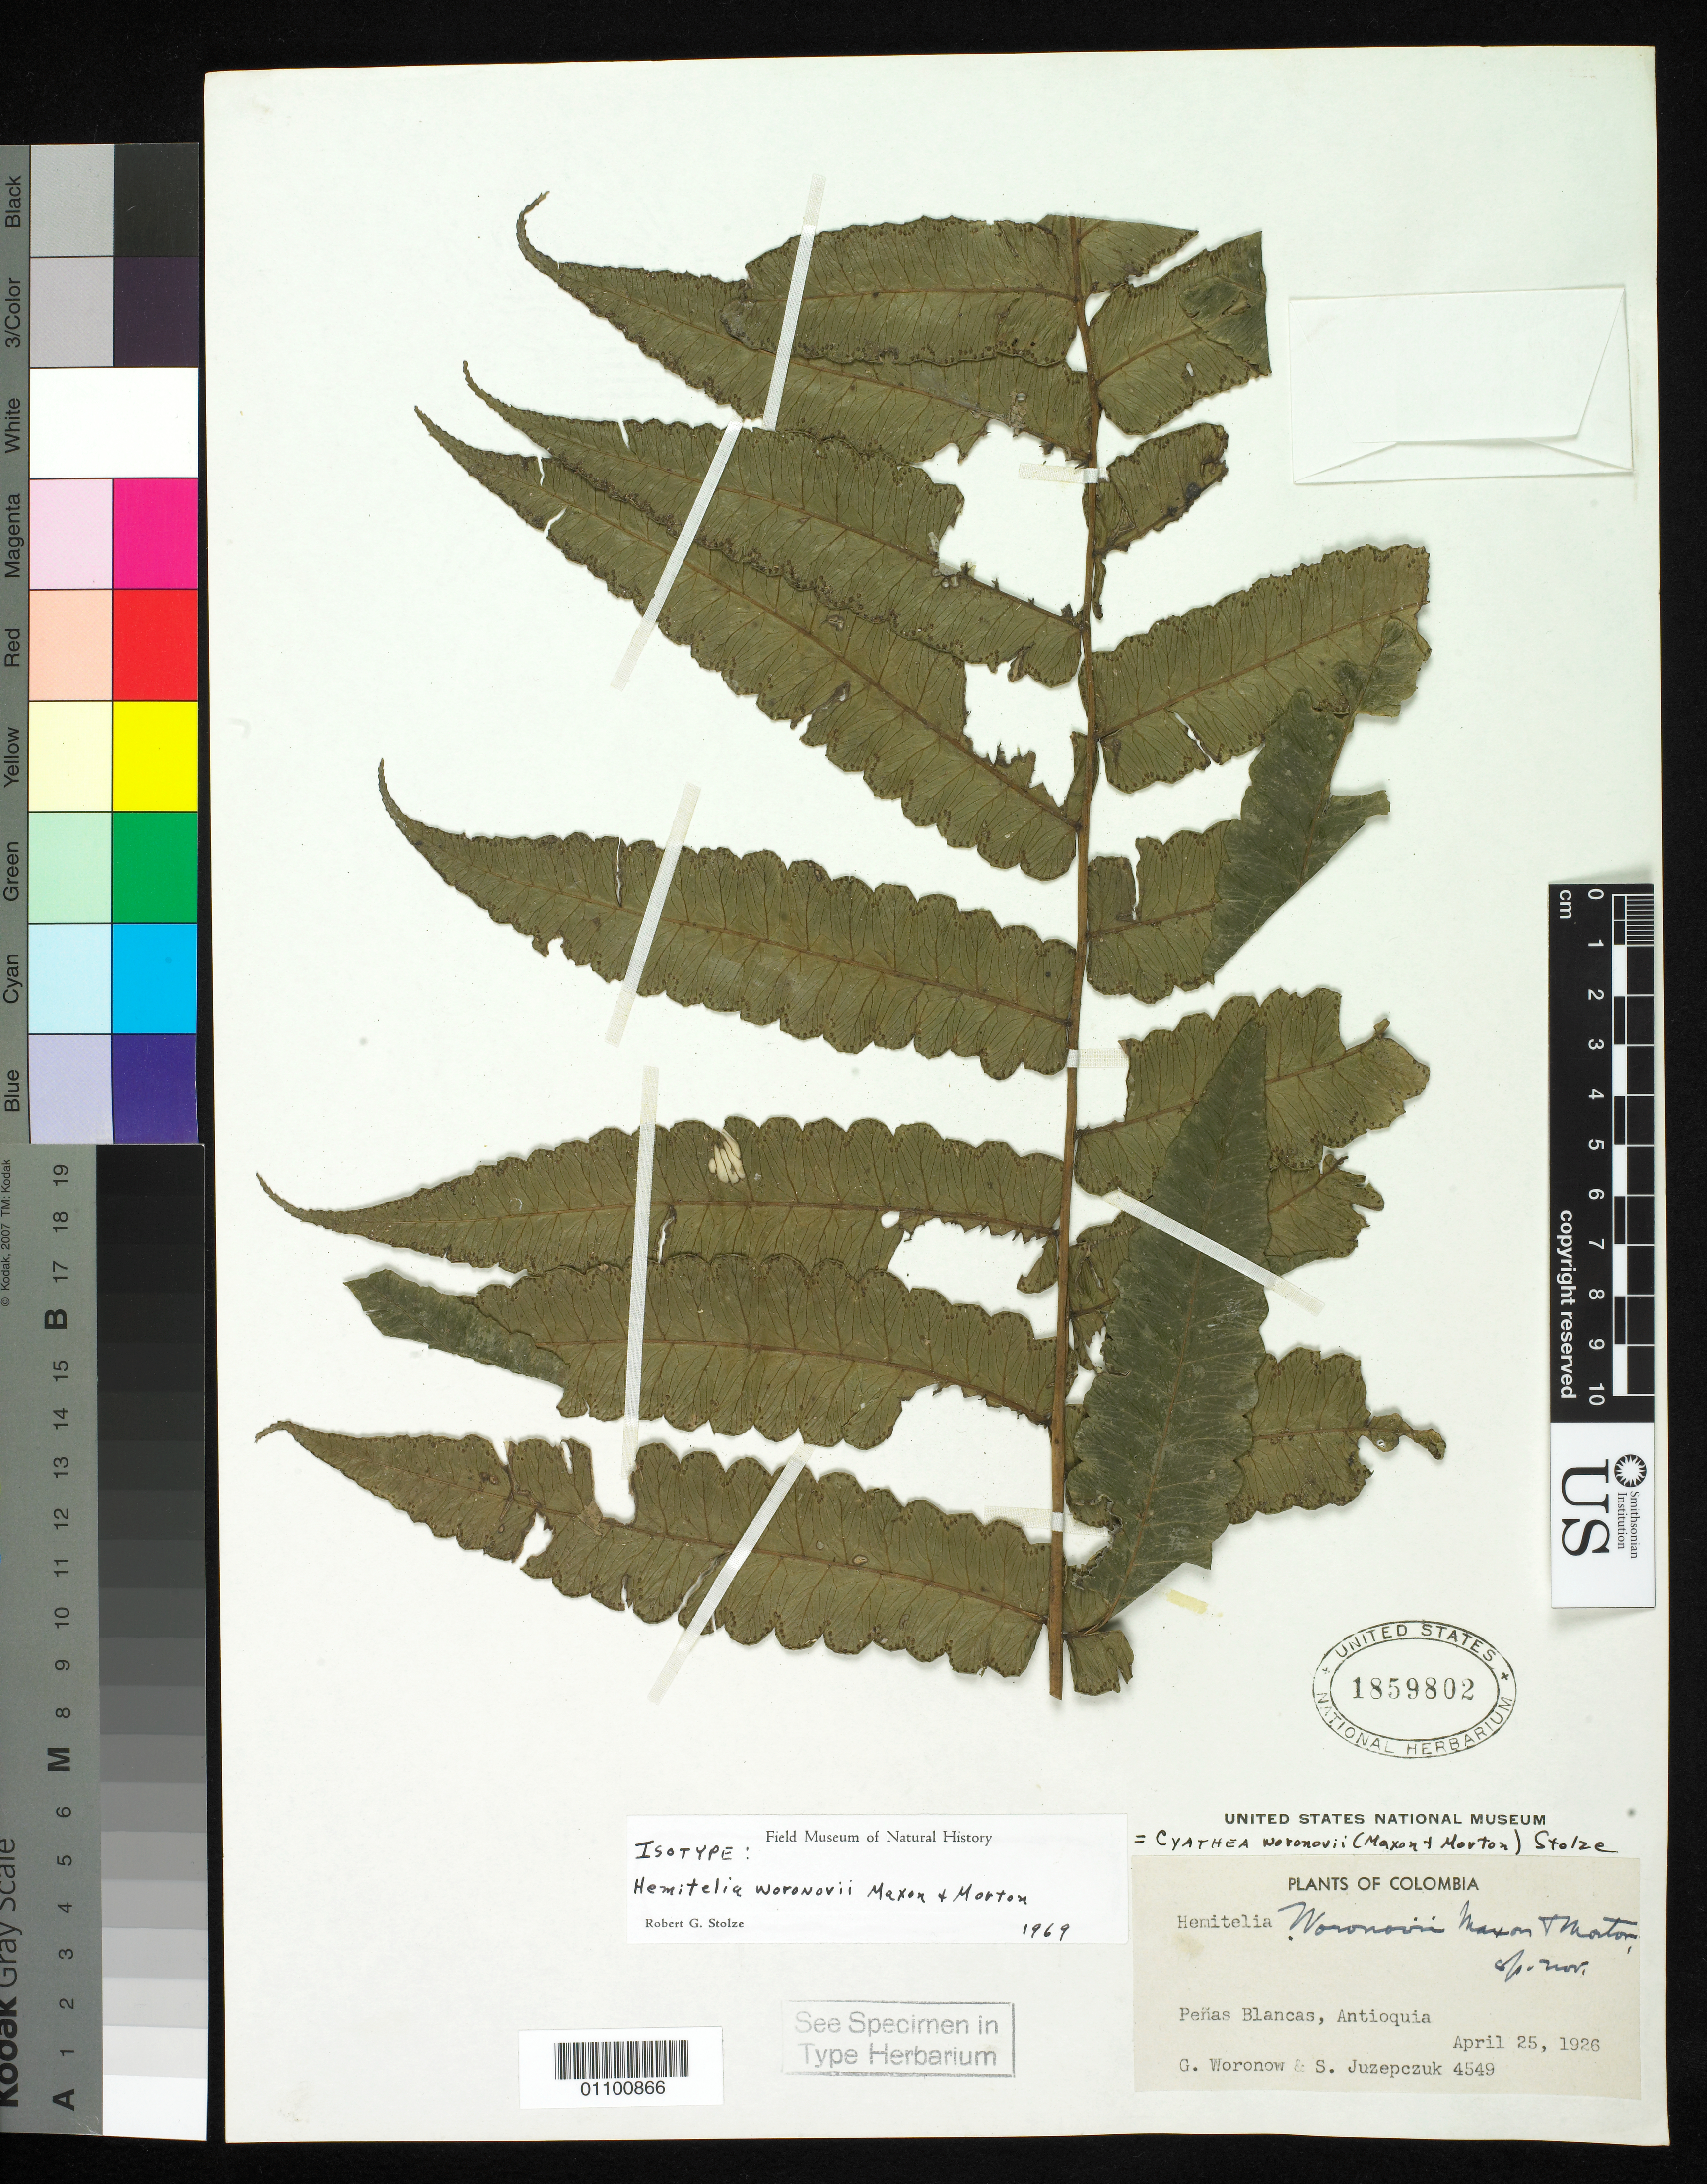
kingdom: Plantae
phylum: Tracheophyta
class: Polypodiopsida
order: Cyatheales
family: Cyatheaceae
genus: Hemitelia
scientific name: Hemitelia woronovii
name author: Maxon & C.V. Morton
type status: Isotype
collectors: G. Woronow & S. V. Juzepczuk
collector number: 4549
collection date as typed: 25 Apr 1926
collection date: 1926-04-25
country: Colombia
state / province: Antioquia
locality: Penas Blancas. (Nicargua?)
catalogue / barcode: US 1859802